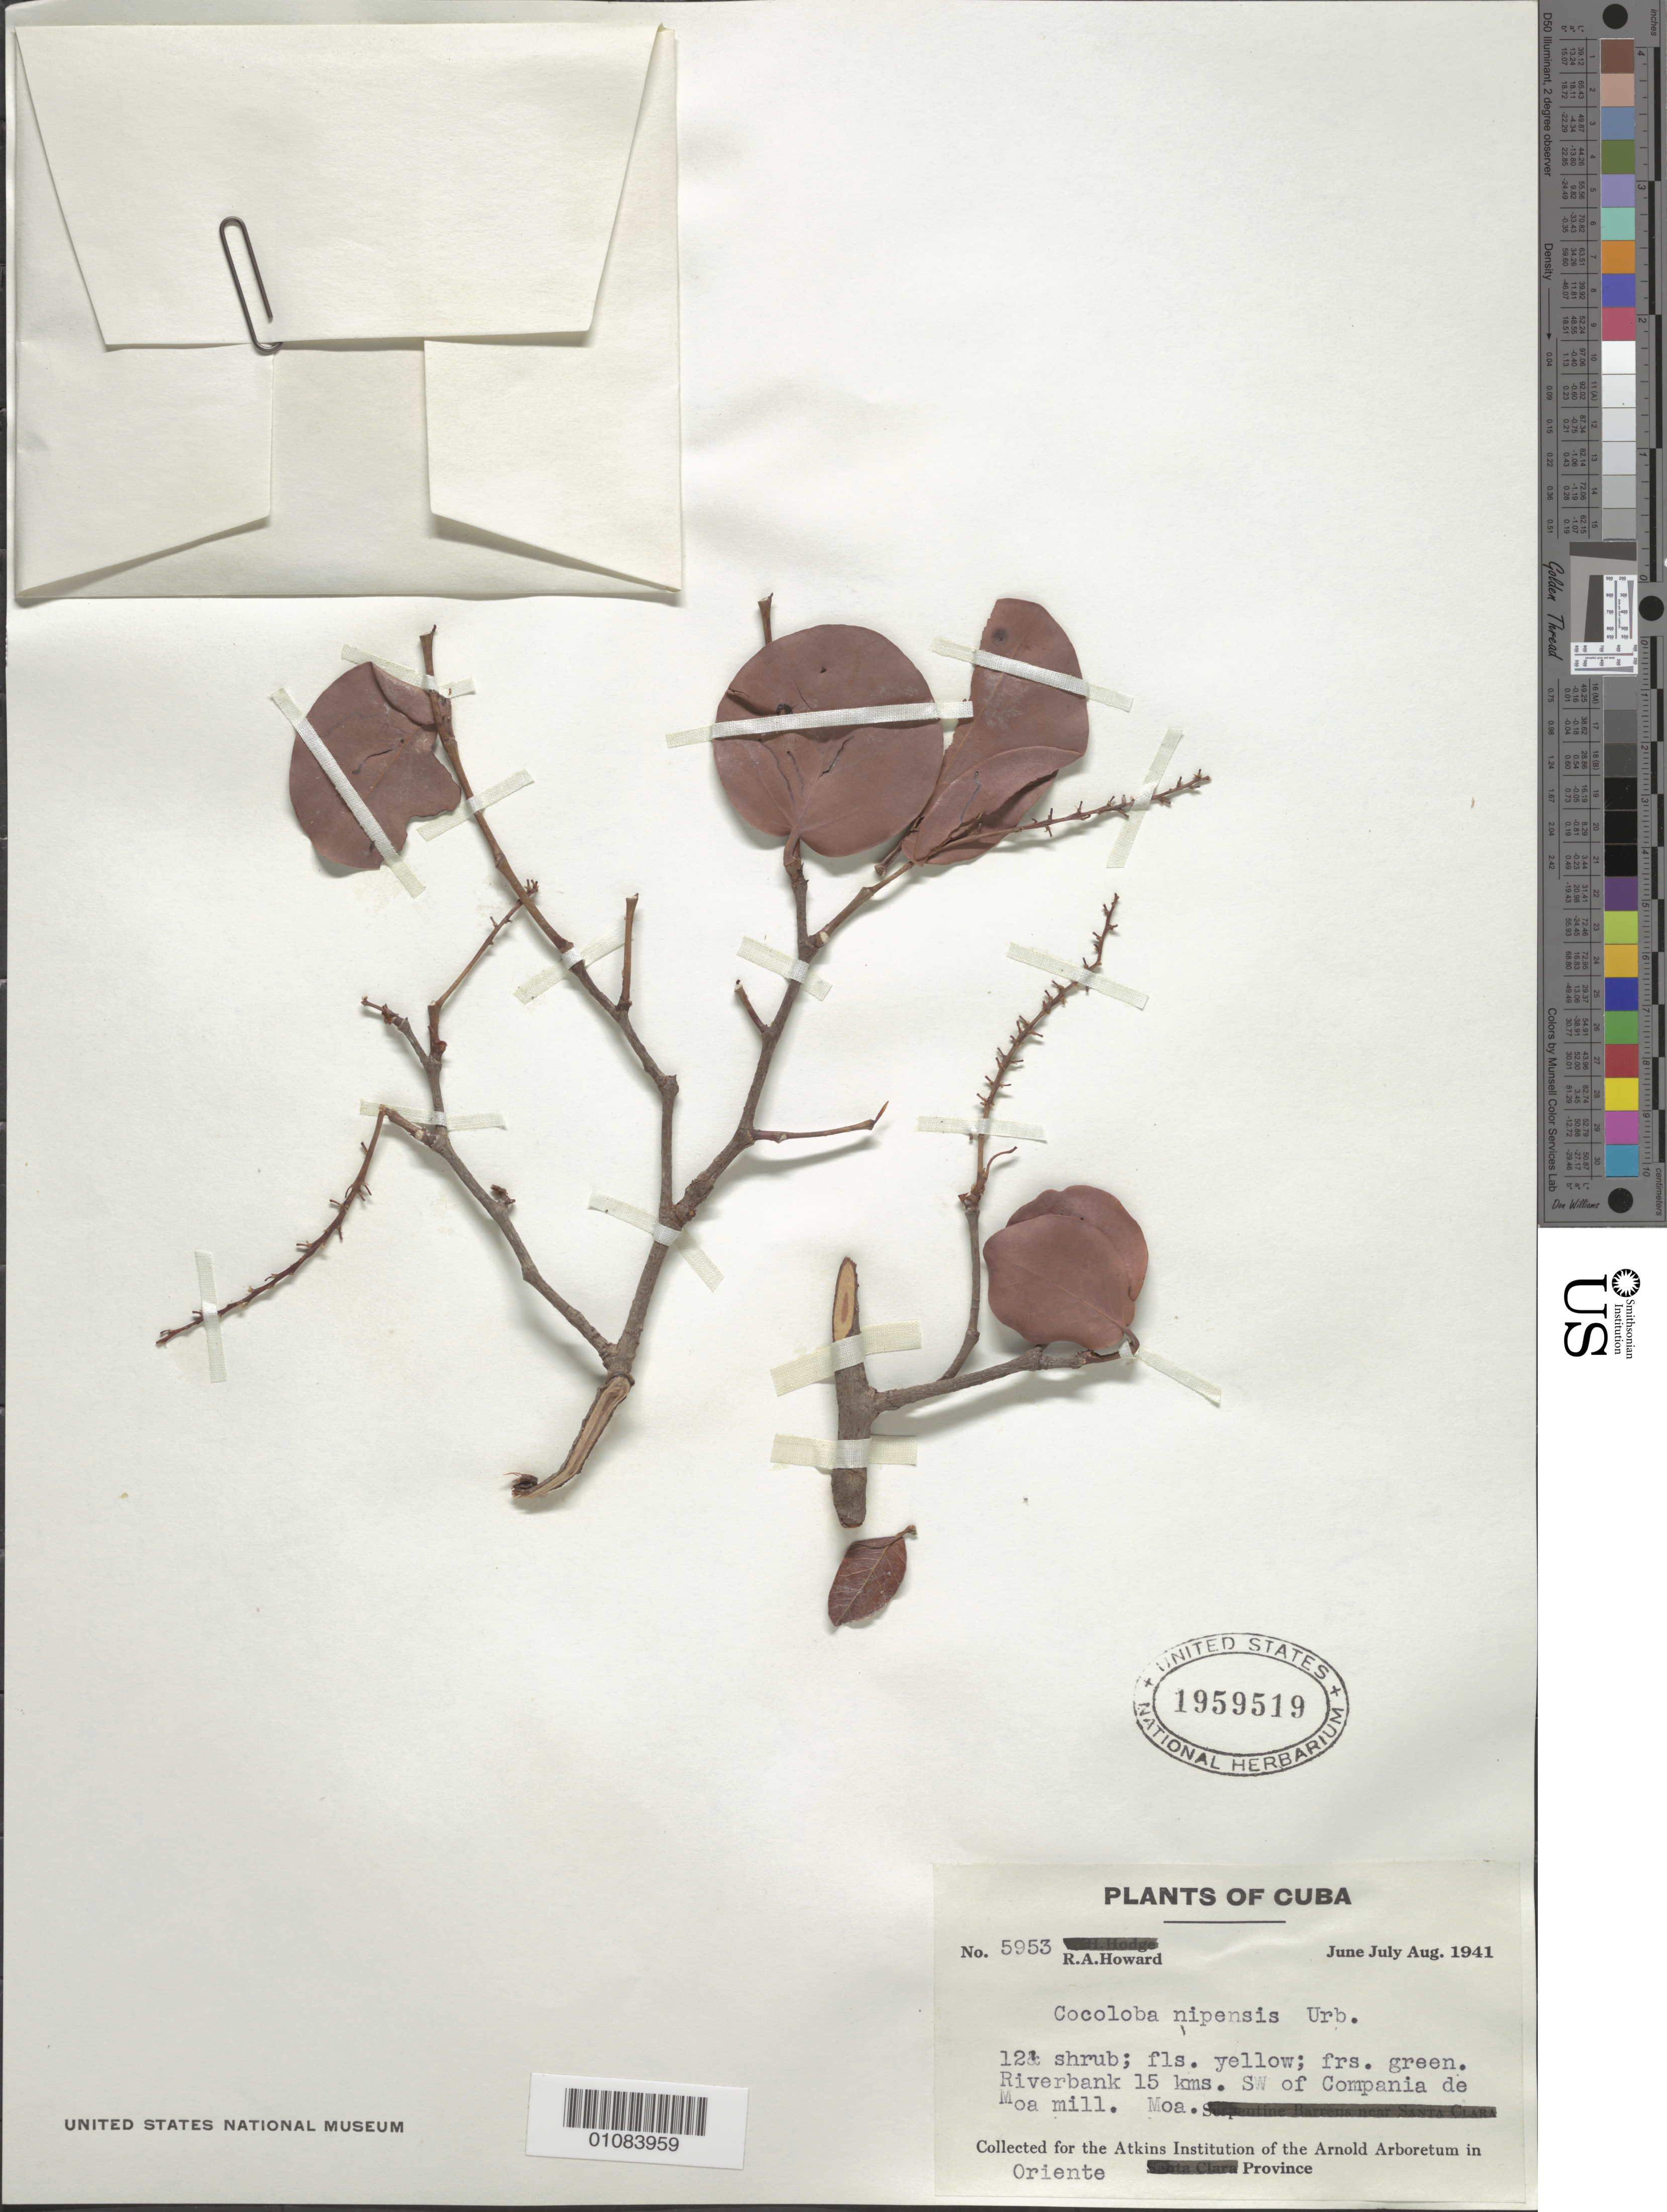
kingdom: Plantae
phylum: Tracheophyta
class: Magnoliopsida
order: Caryophyllales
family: Polygonaceae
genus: Coccoloba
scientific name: Coccoloba nipensis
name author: Urb.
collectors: R. A. Howard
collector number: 5953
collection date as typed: Jun 1941 to Aug 1941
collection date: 1941-06/1941-08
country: Cuba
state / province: Holguín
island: Cuba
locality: Oriente Moa Riverbank 15 kms SW of Compania de Moa mill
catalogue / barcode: US 1959519